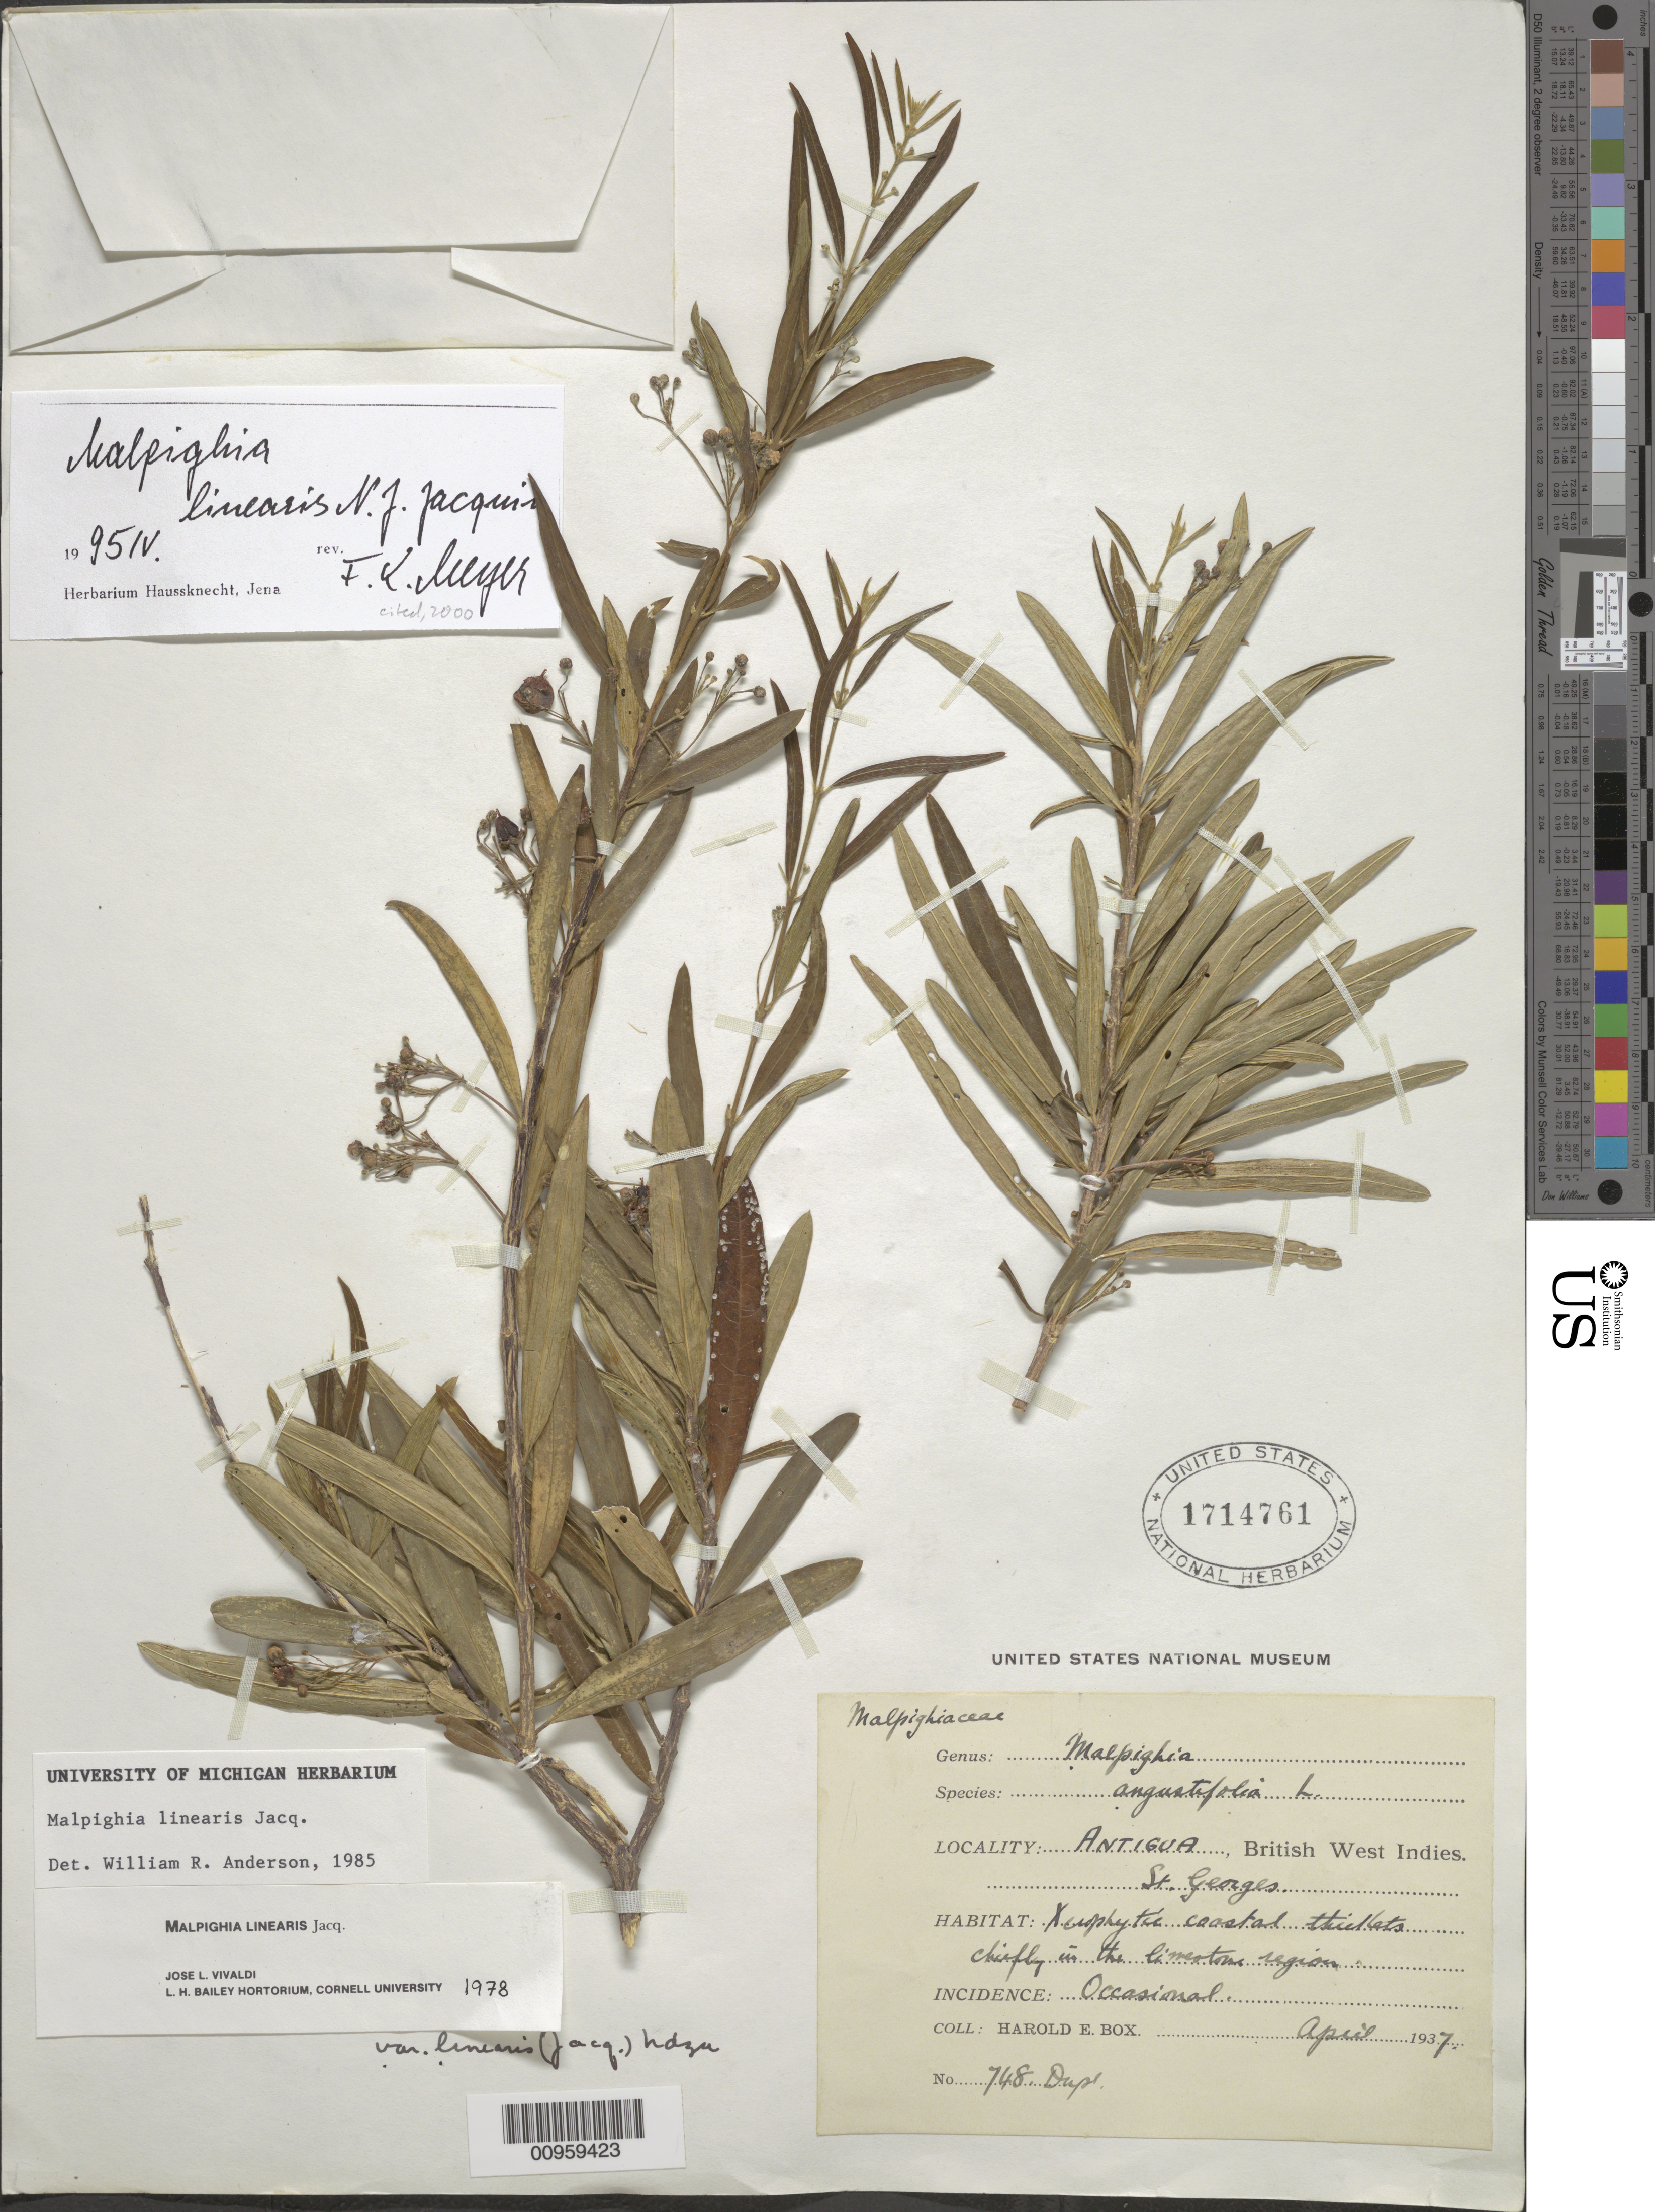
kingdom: Plantae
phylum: Tracheophyta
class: Magnoliopsida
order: Malpighiales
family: Malpighiaceae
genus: Malpighia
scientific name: Malpighia linearis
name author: Jacq.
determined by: Meyer, F. K.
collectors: H. E. Box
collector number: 748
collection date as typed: Apr 1937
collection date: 1937-04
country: Antigua and Barbuda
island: Antigua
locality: St. Georges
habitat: Xesophyte coastal thickets chiefly in the limestone region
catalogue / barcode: US 1714761